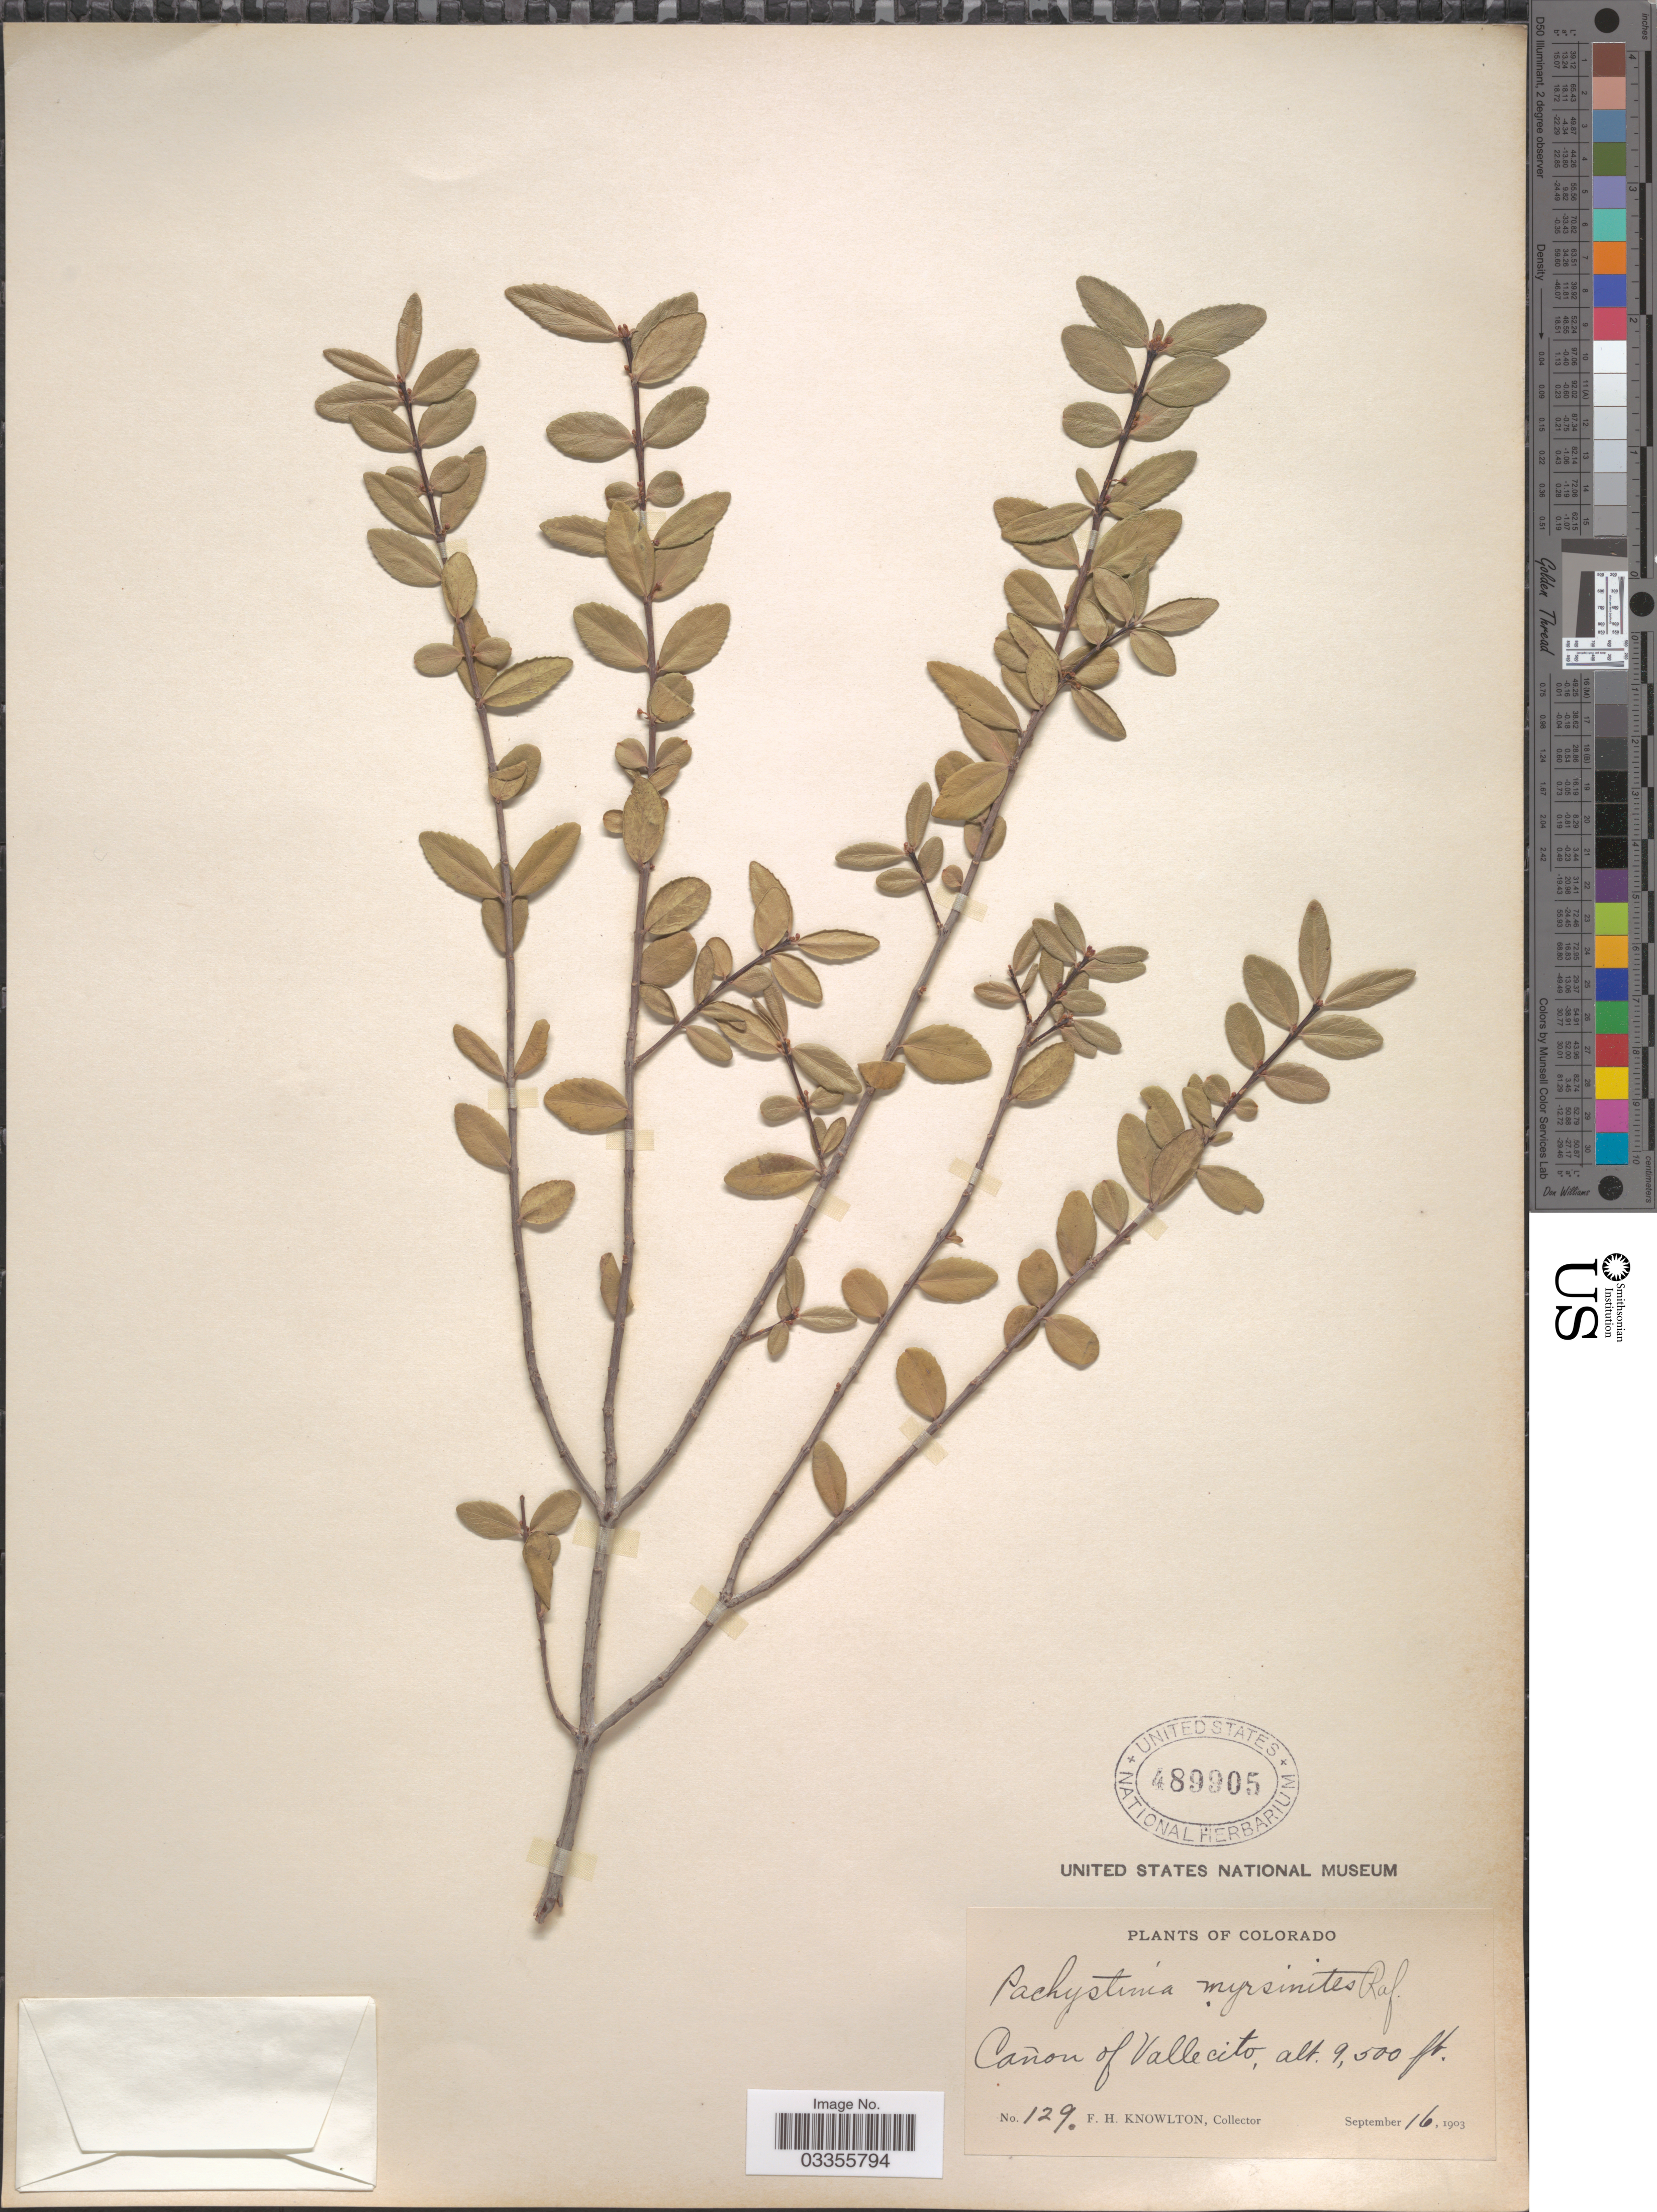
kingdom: Plantae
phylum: Tracheophyta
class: Magnoliopsida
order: Celastrales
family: Celastraceae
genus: Paxistima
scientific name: Paxistima myrsinites subsp. myrsinites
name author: (Pursh) Raf.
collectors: F. H. Knowlton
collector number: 129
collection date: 1903-09-16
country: United States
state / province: Colorado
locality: Cañon of Vallecito.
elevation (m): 2896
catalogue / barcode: US 489905